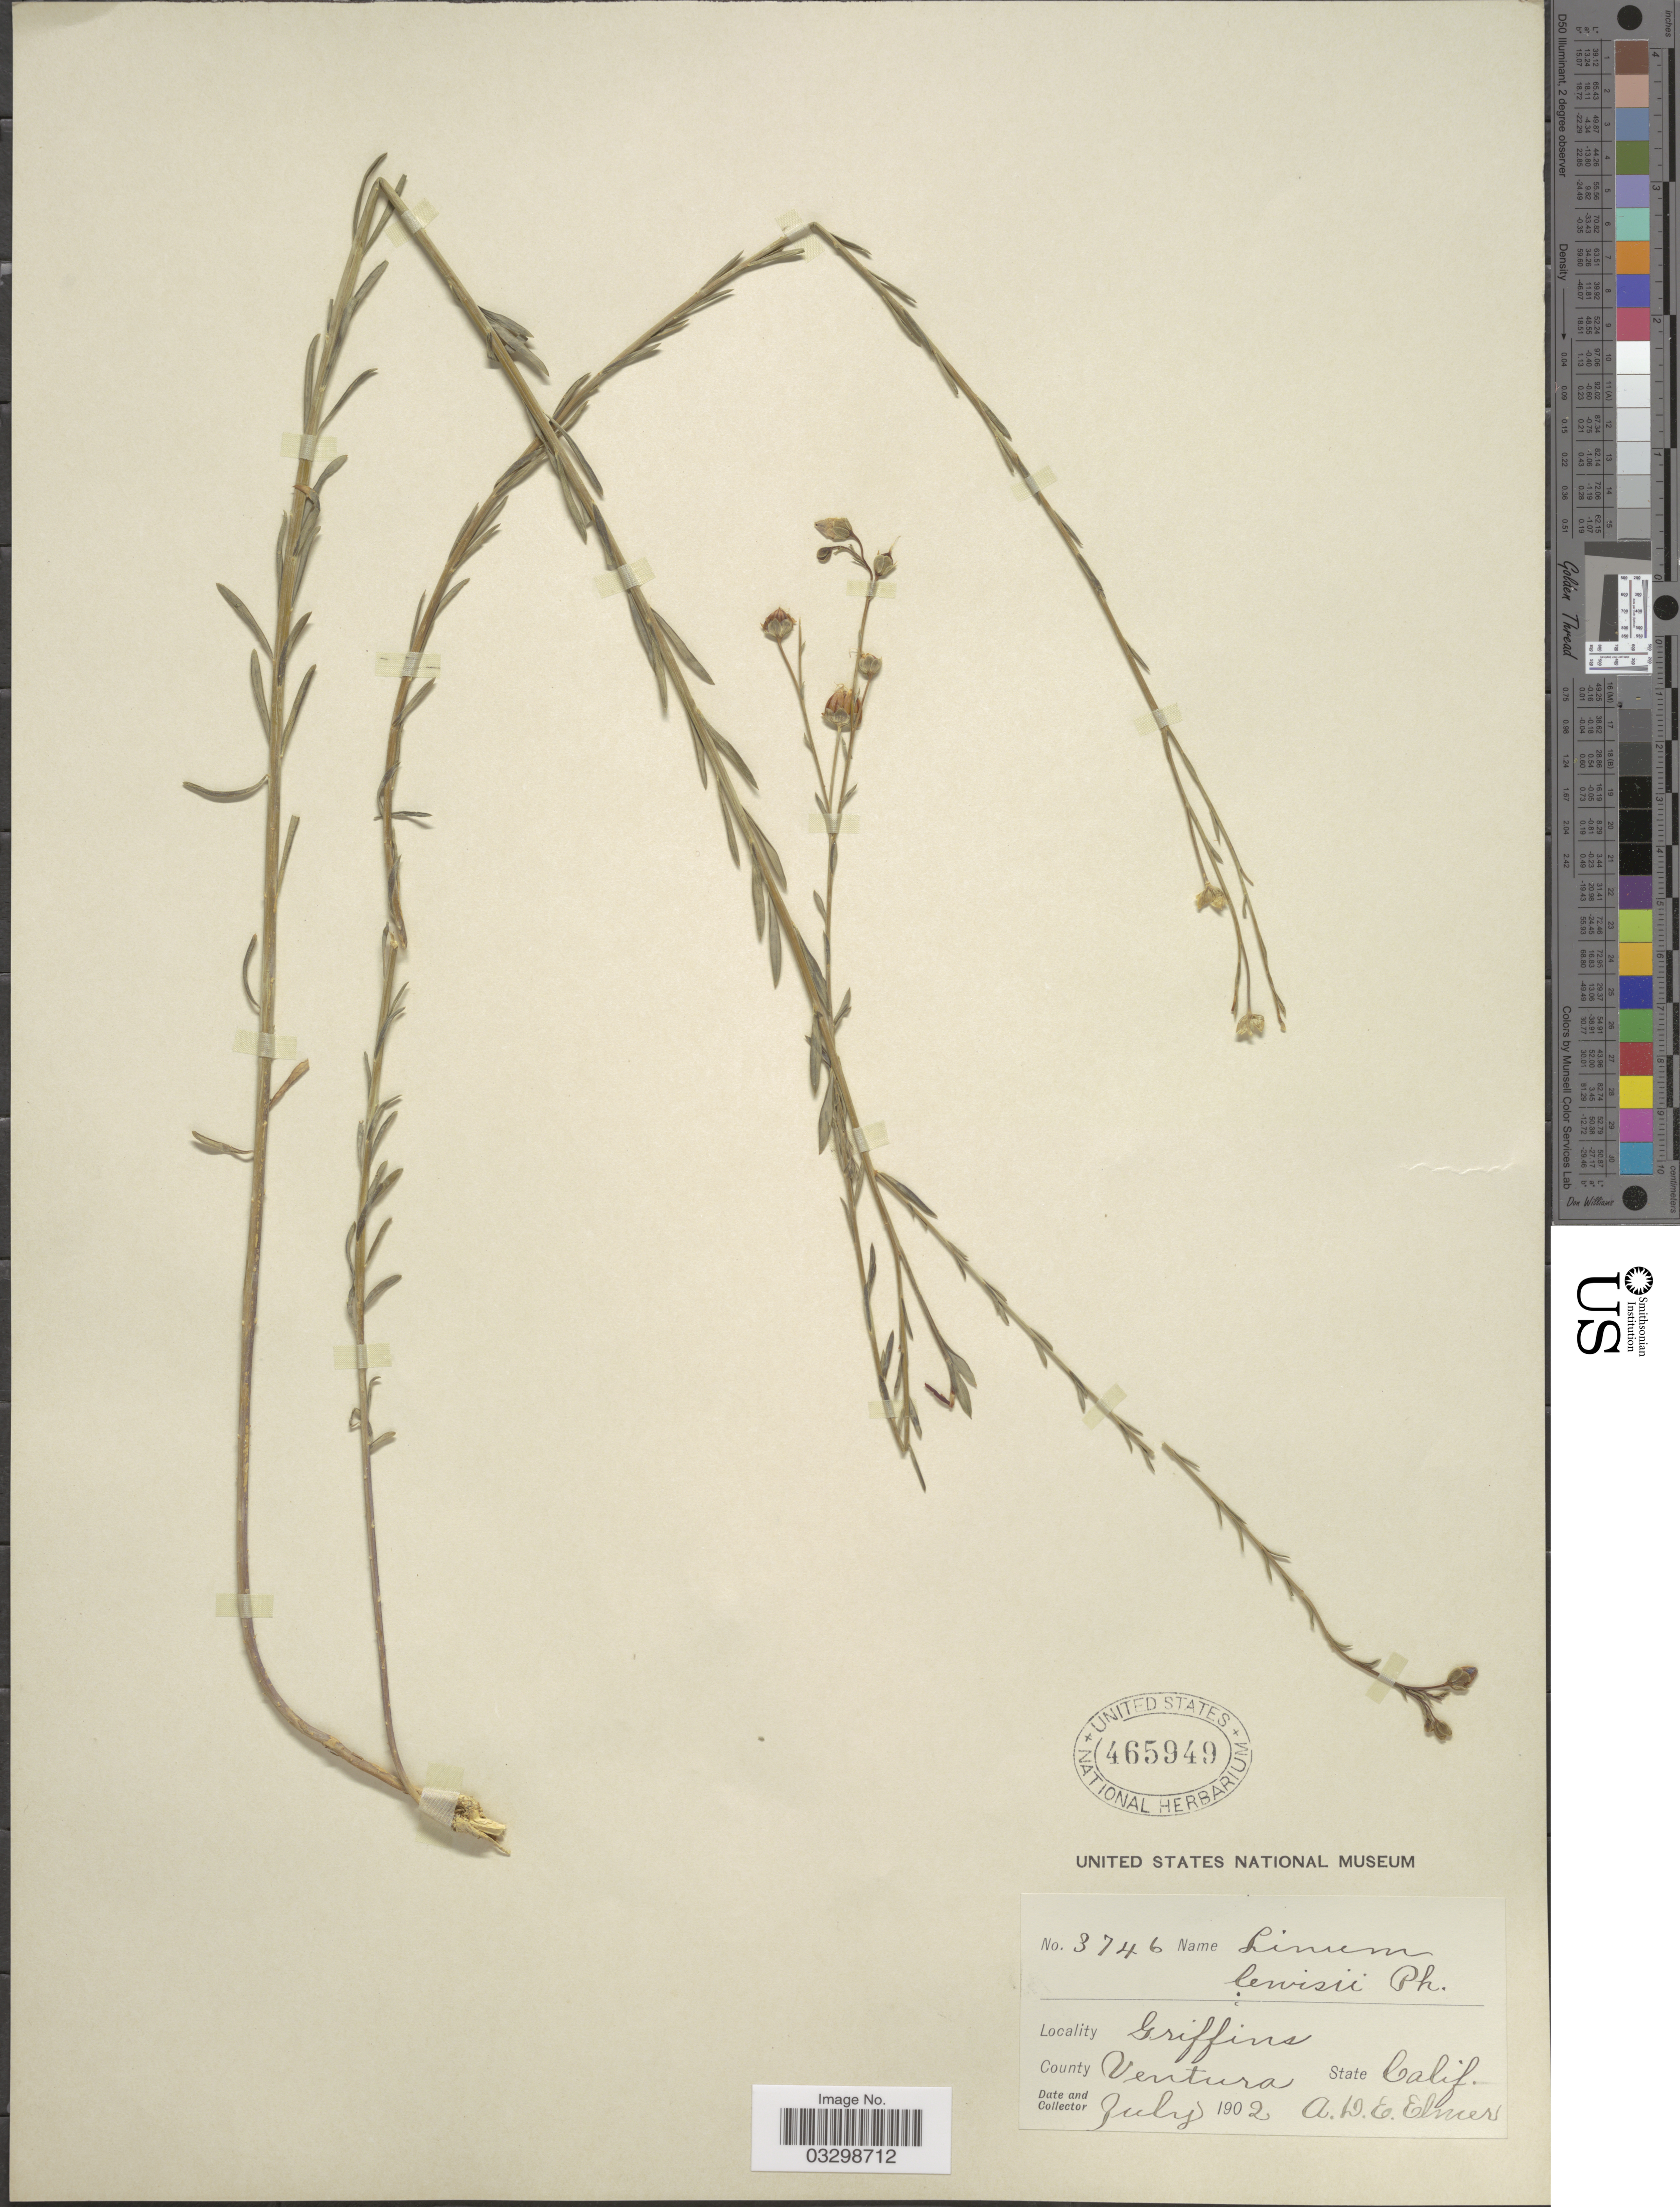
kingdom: Plantae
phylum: Tracheophyta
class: Magnoliopsida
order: Malpighiales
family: Linaceae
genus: Linum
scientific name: Linum lewisii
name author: Pursh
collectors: A. D. E. Elmer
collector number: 3746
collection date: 1902-07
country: United States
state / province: California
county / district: Ventura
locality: Griffins, County Ventura.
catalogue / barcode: US 465949